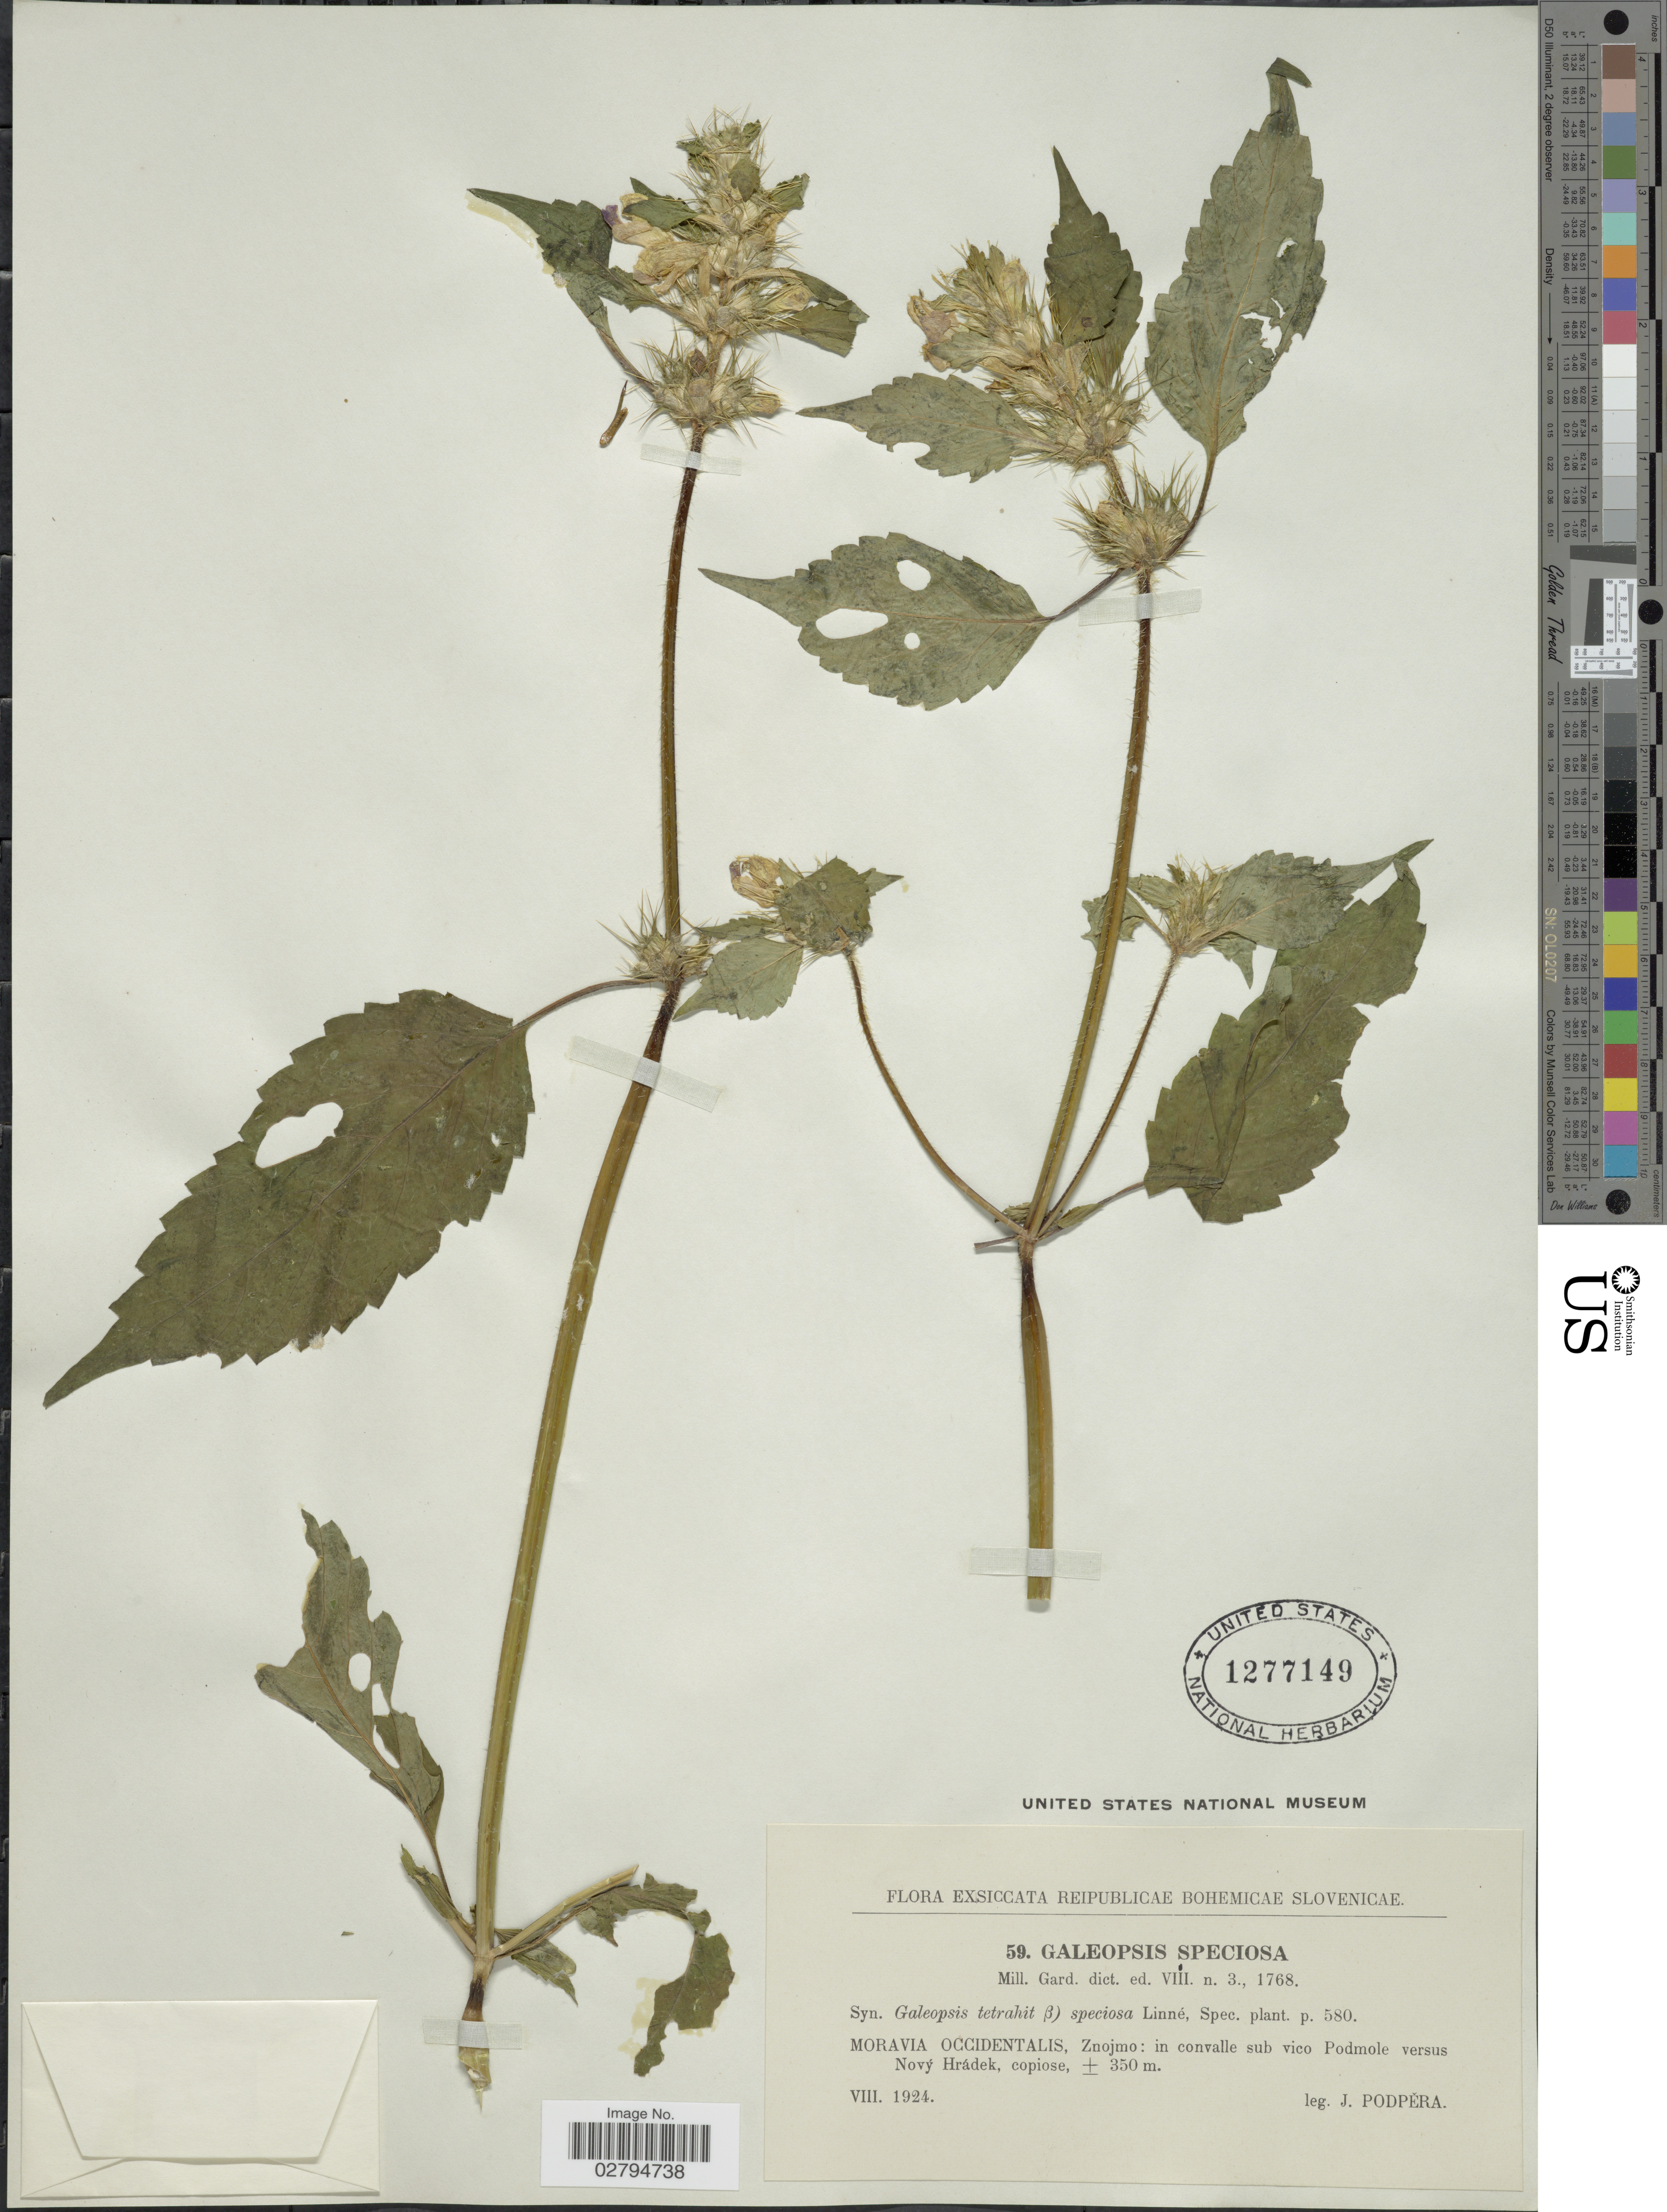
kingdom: Plantae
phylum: Tracheophyta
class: Magnoliopsida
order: Lamiales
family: Lamiaceae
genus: Galeopsis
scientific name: Galeopsis speciosa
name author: Mill.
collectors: J. Podpera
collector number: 59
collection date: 1924-08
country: Czechia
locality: Reipublicae Bohemicae Slovenicae. Moravia Occidentalis, Znjojmo: in convalle sub vico Podmole versus Nový Hrádek, copiose,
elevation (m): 350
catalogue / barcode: US 1277149